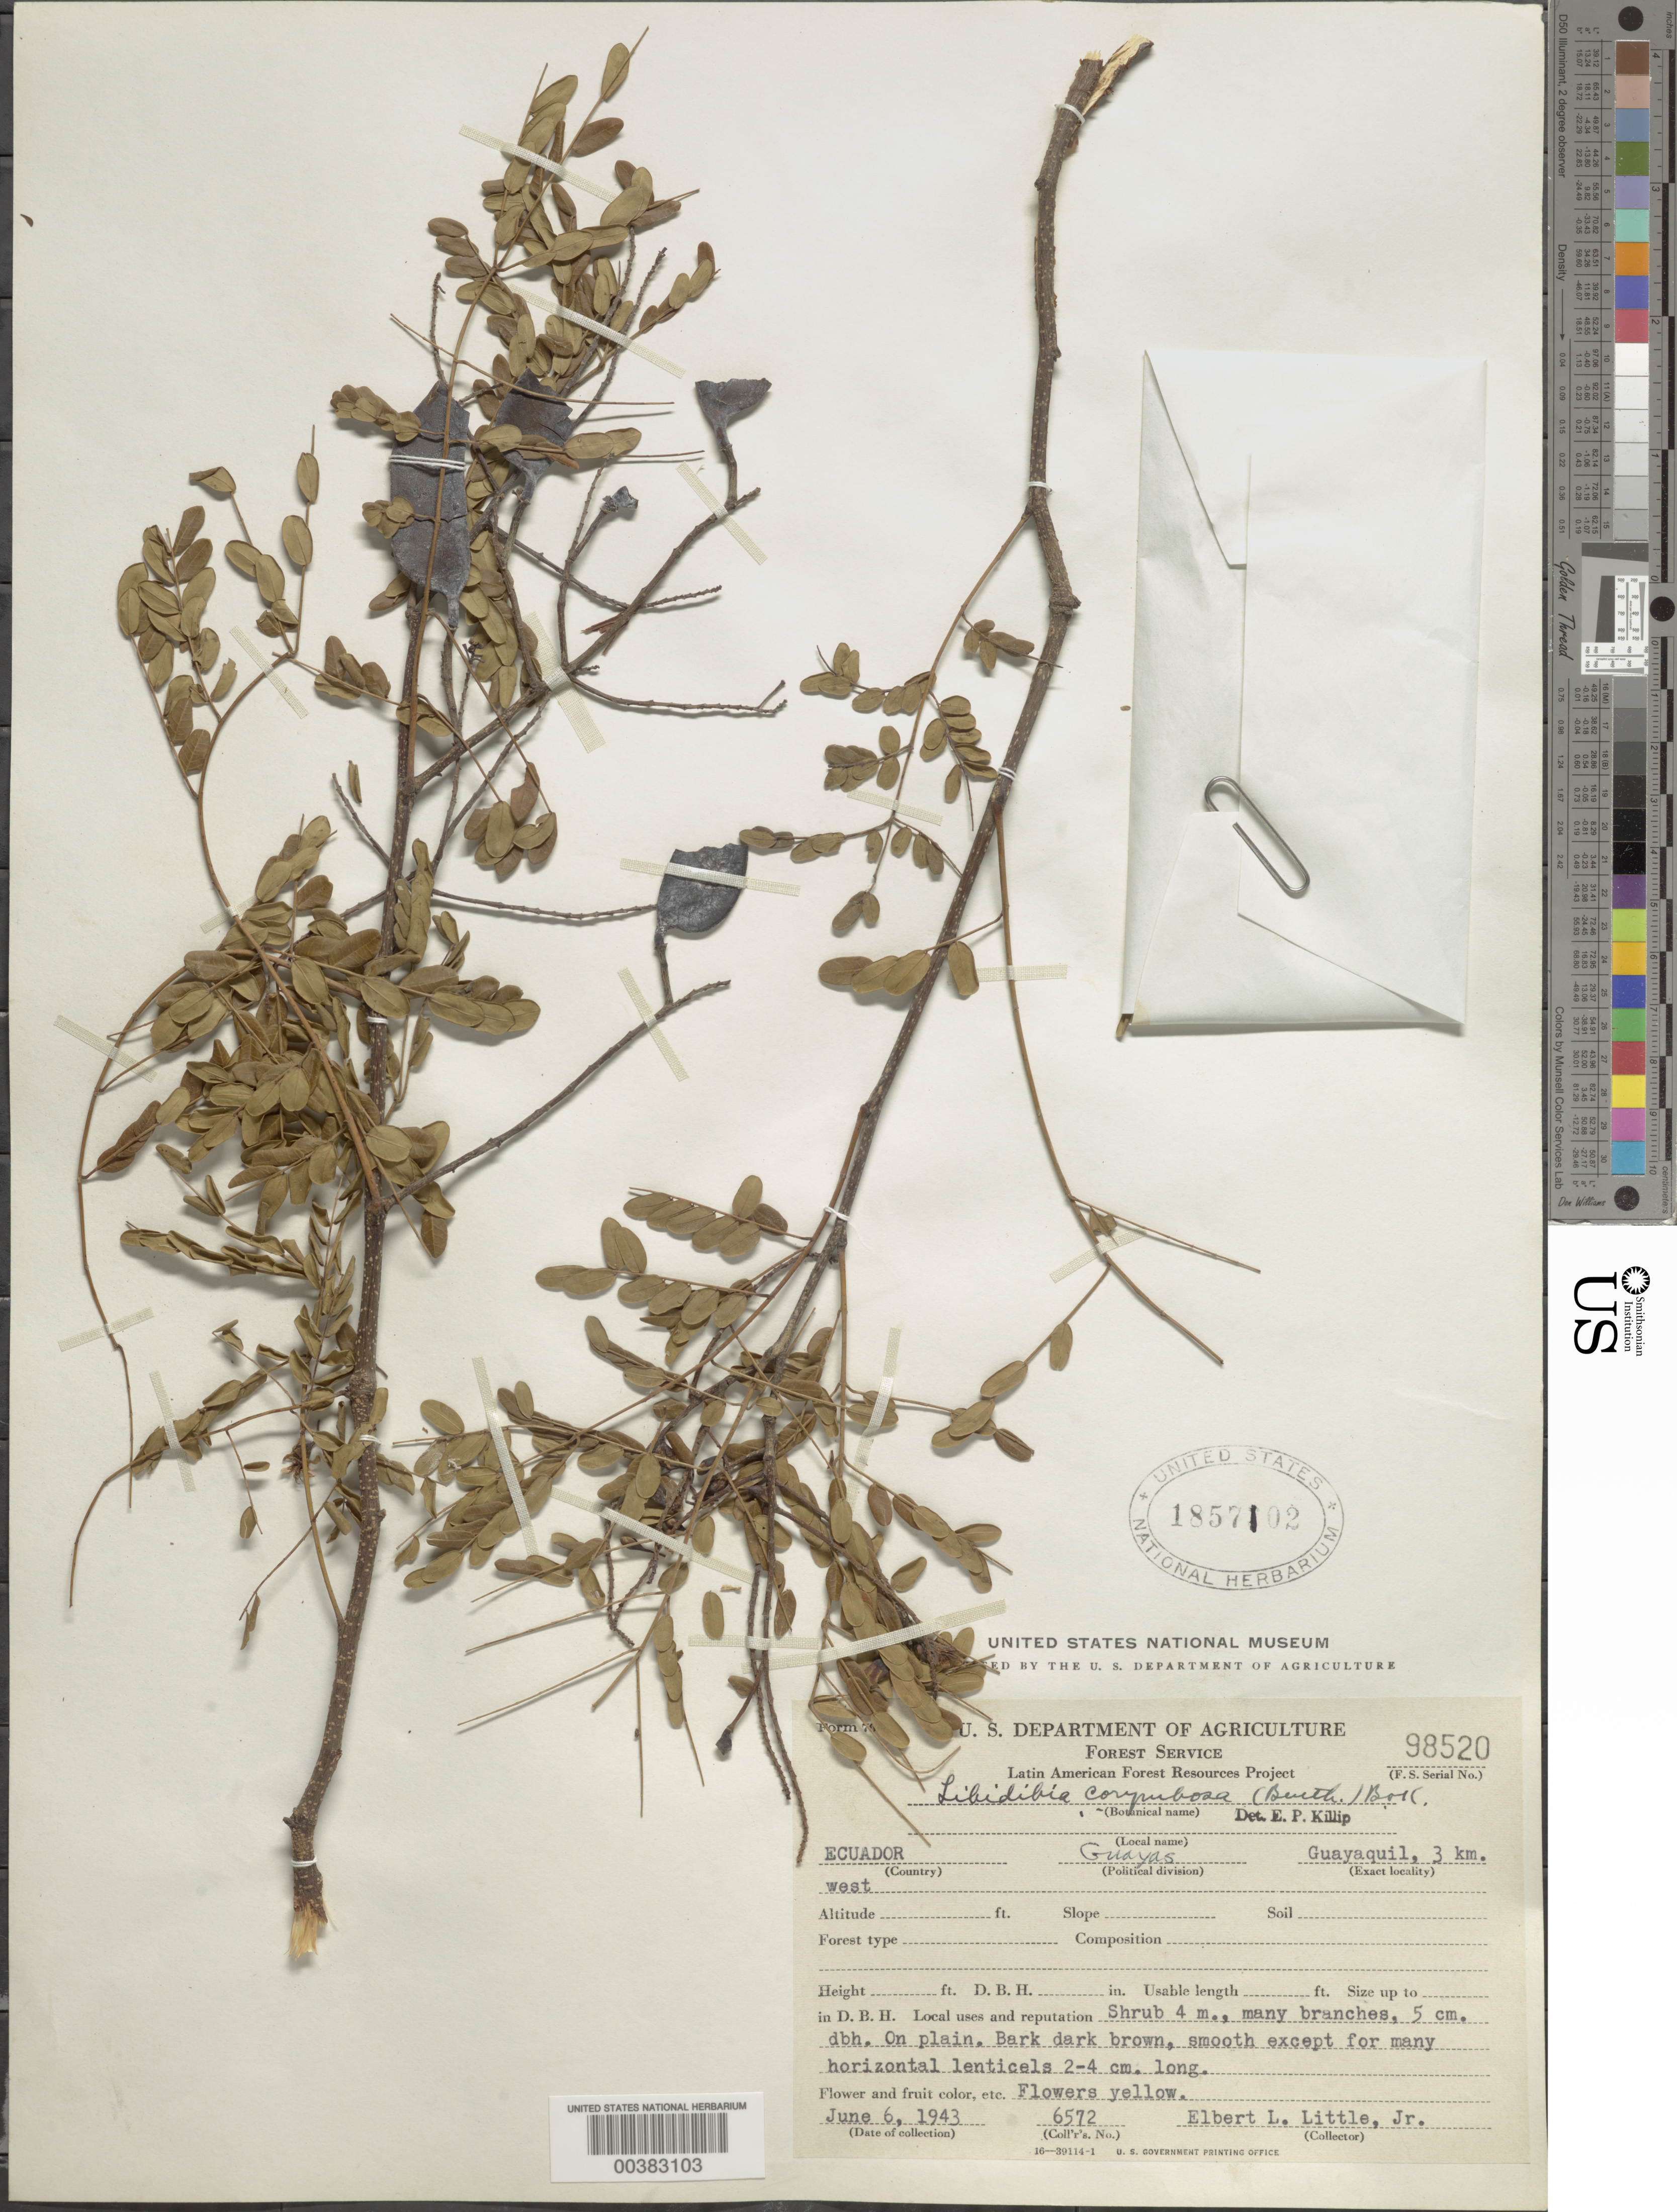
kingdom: Plantae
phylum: Tracheophyta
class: Magnoliopsida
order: Fabales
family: Fabaceae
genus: Libidibia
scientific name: Libidibia glabrata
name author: (Kunth) C. Cast. & G.P. Lewis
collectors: E. L. Little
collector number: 6572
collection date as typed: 06 Jun 1943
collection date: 1943-06-06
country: Ecuador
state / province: Guayas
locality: Guayaquil, 4 km W of the town.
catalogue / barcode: US 1857102